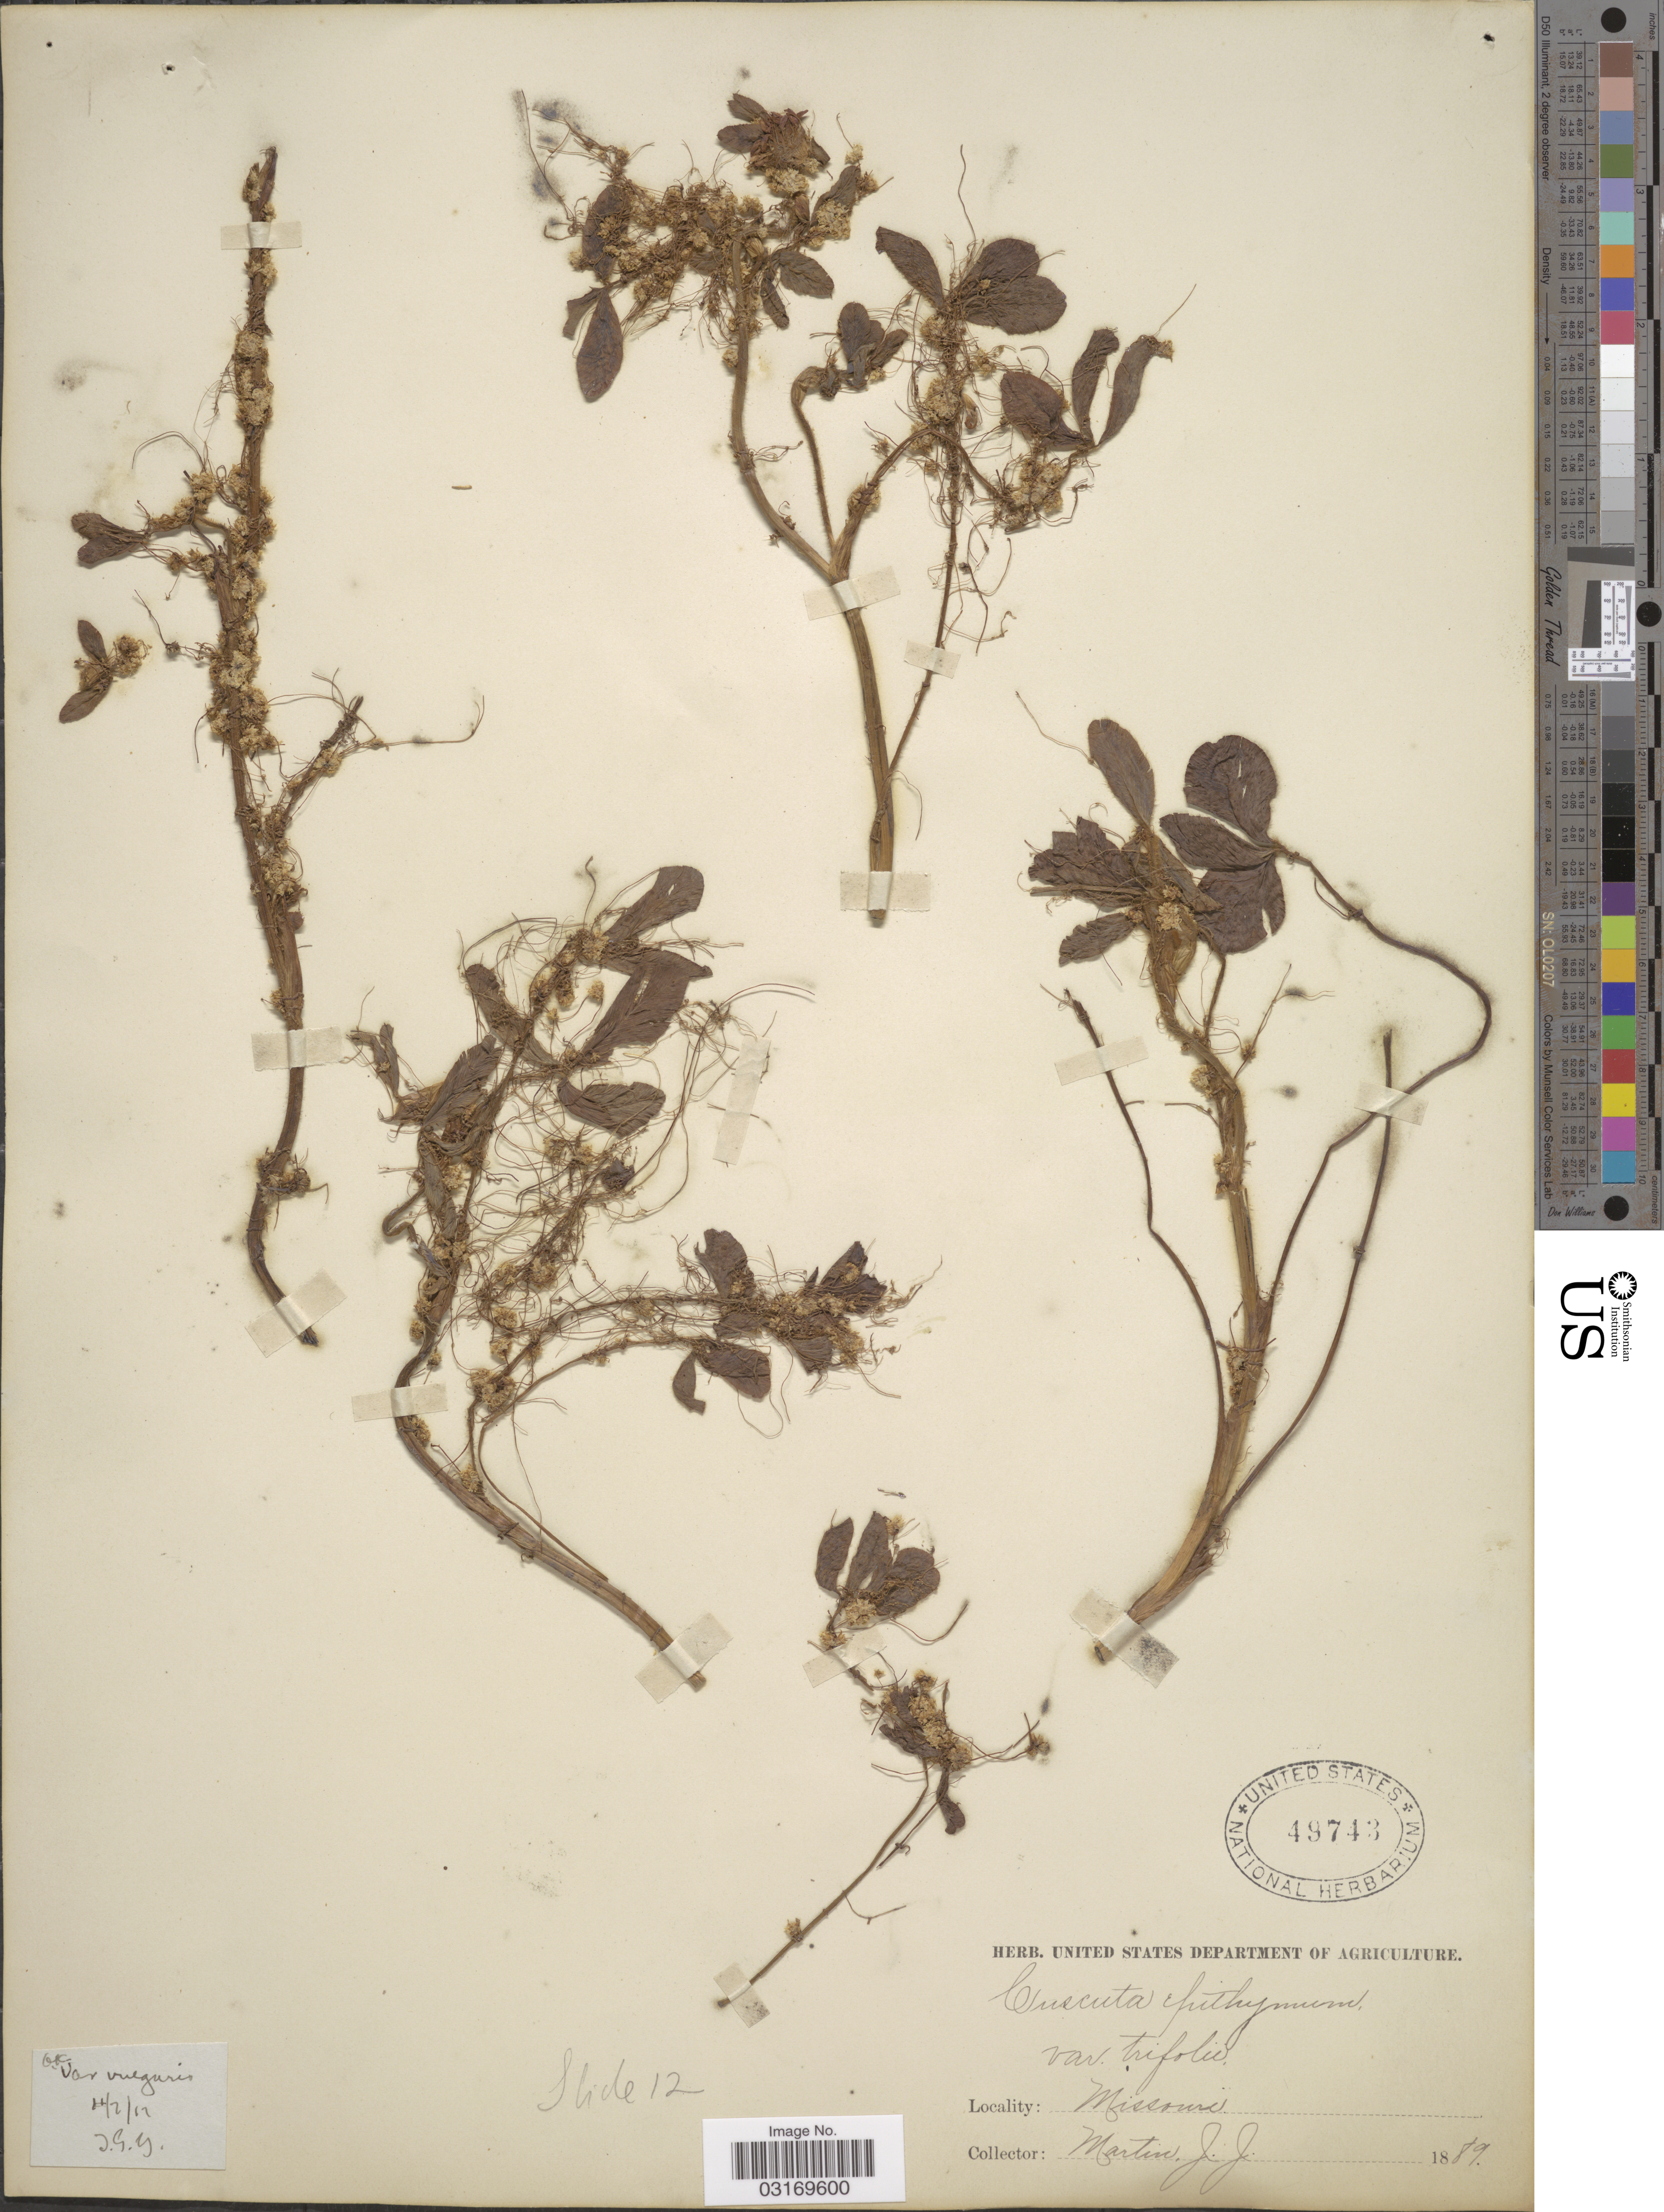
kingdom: Plantae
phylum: Tracheophyta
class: Magnoliopsida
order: Solanales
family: Convolvulaceae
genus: Cuscuta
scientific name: Cuscuta epithymum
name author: Murray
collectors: J. Martin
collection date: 1889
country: United States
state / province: Missouri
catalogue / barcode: US 49743